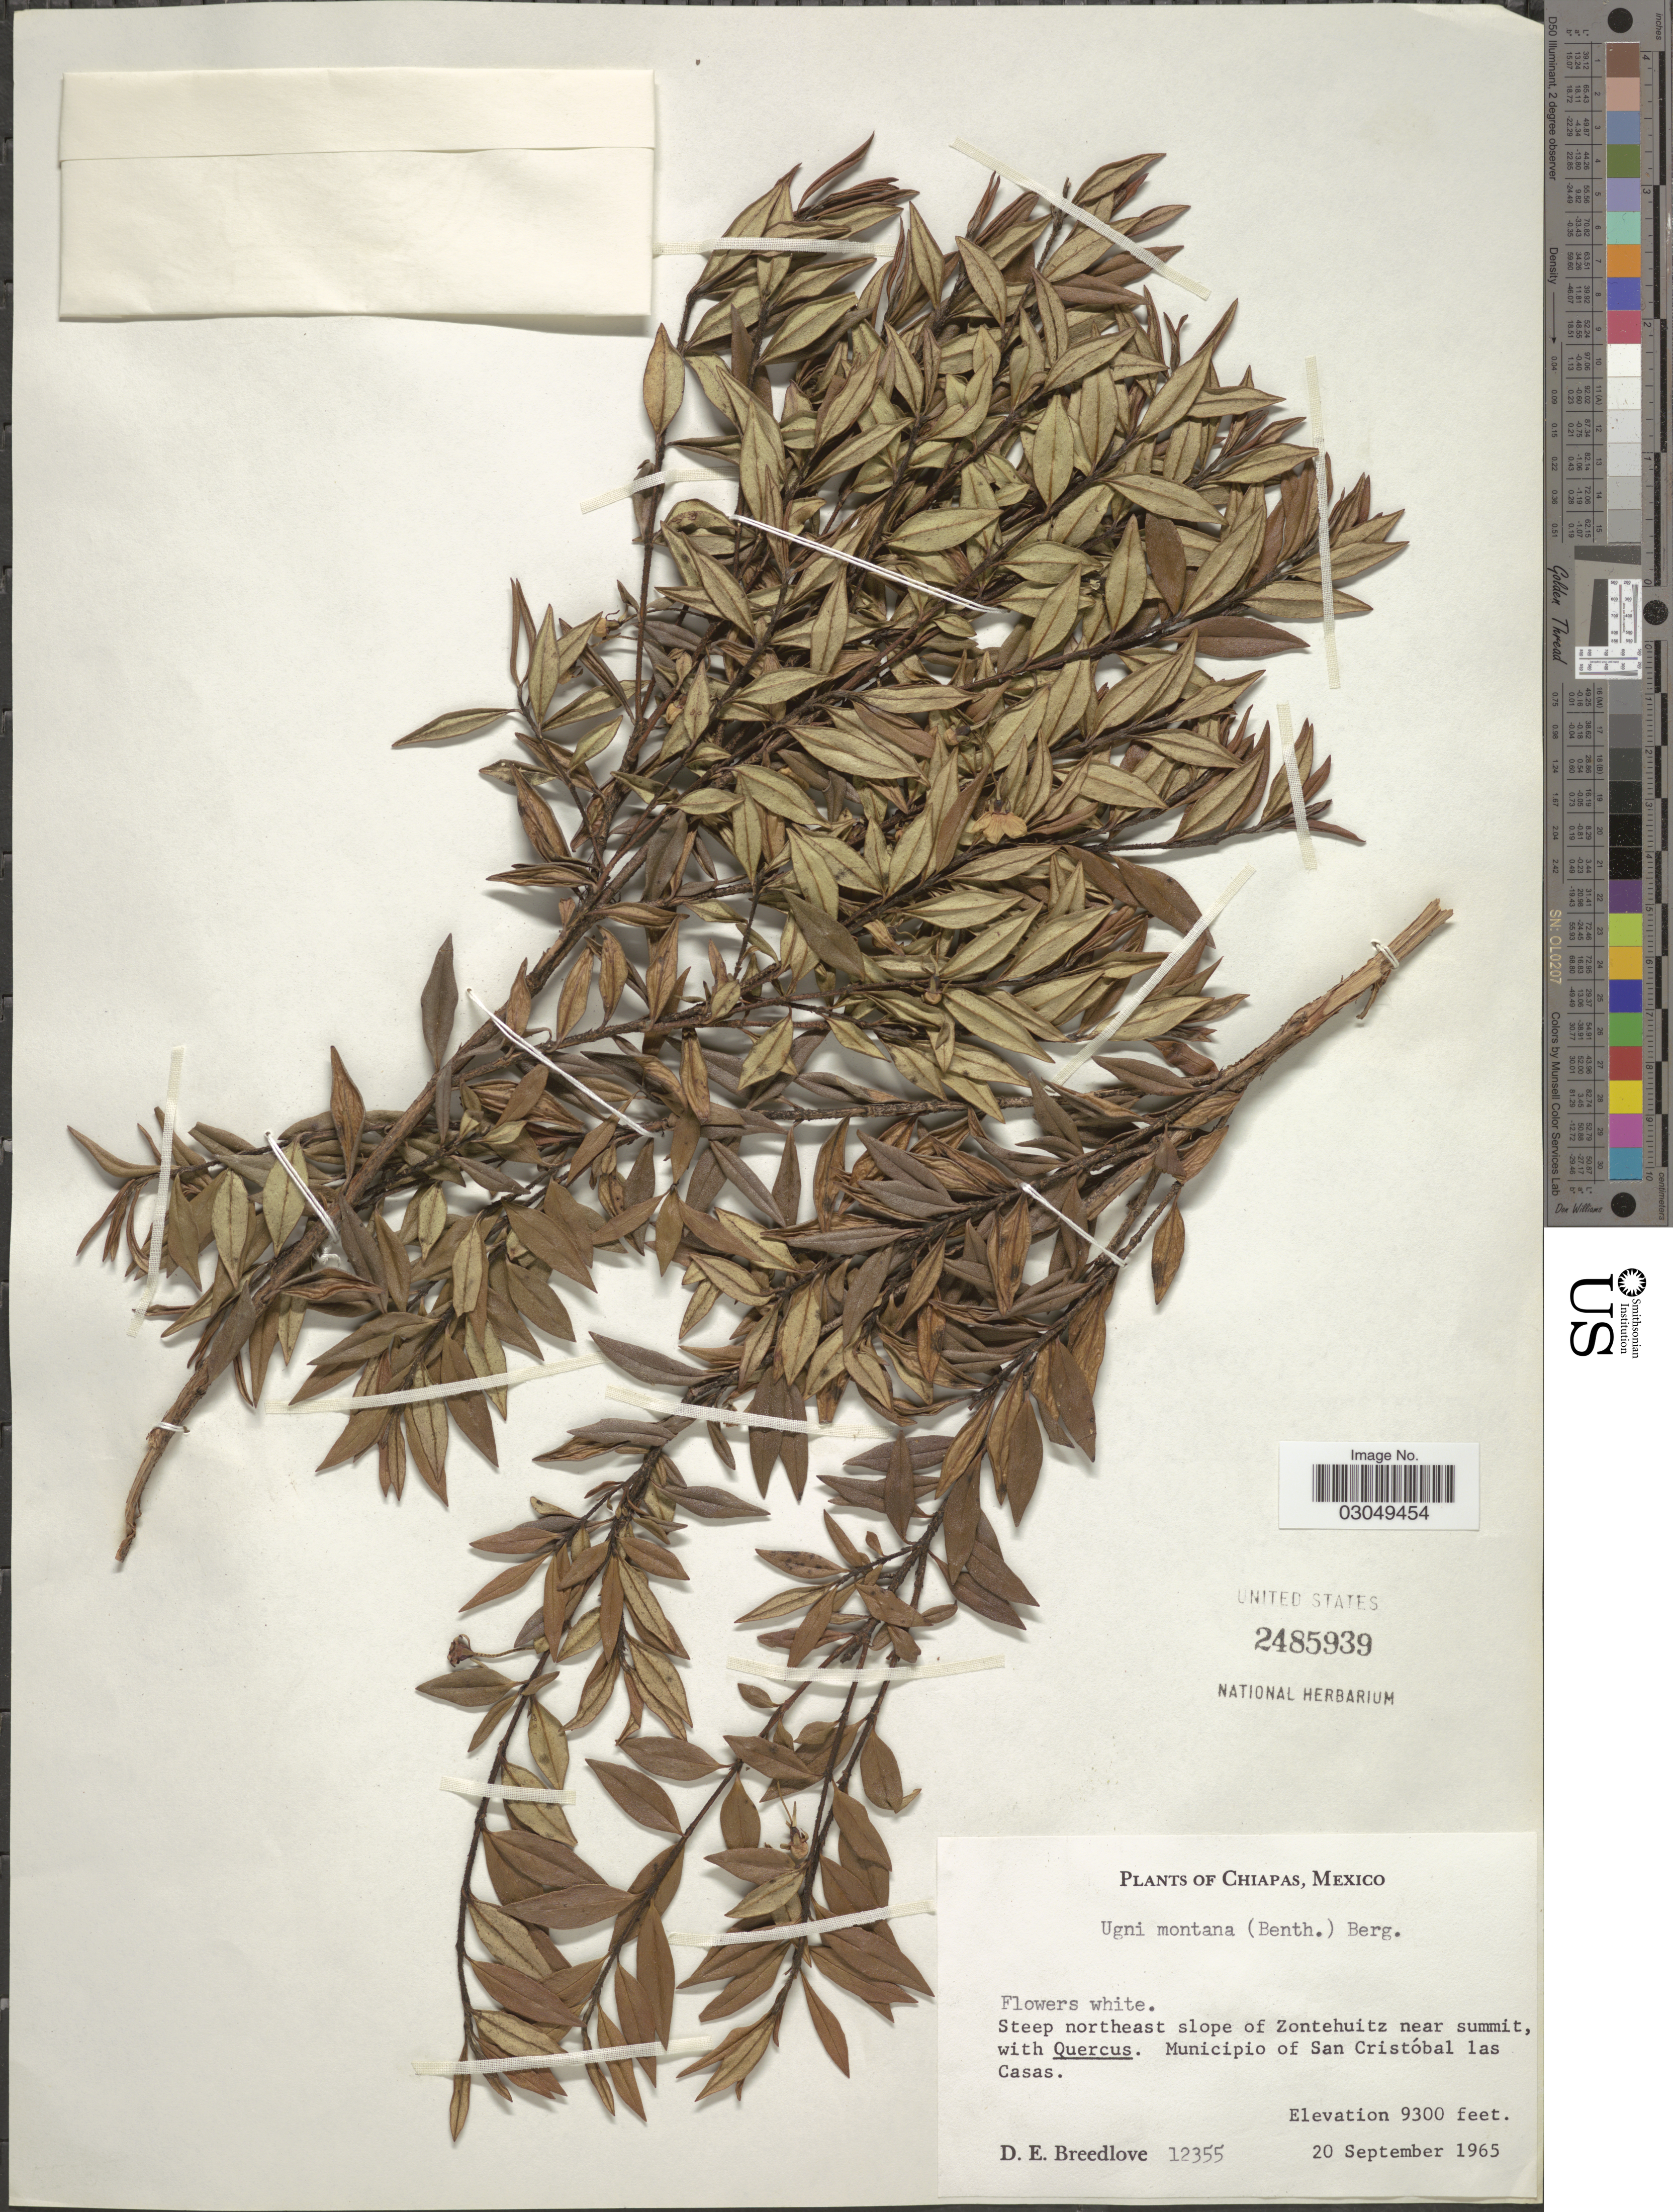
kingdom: Plantae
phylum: Tracheophyta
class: Magnoliopsida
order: Myrtales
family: Myrtaceae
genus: Ugni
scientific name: Ugni myricoides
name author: (Kunth) O. Berg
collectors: D. E. Breedlove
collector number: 12355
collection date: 1965-09-20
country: Mexico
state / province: Chiapas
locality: Steep northeast slope of Zontehuitz near summit. Municipio of San Cristóbal las Casas.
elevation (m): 2835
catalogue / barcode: US 2485939